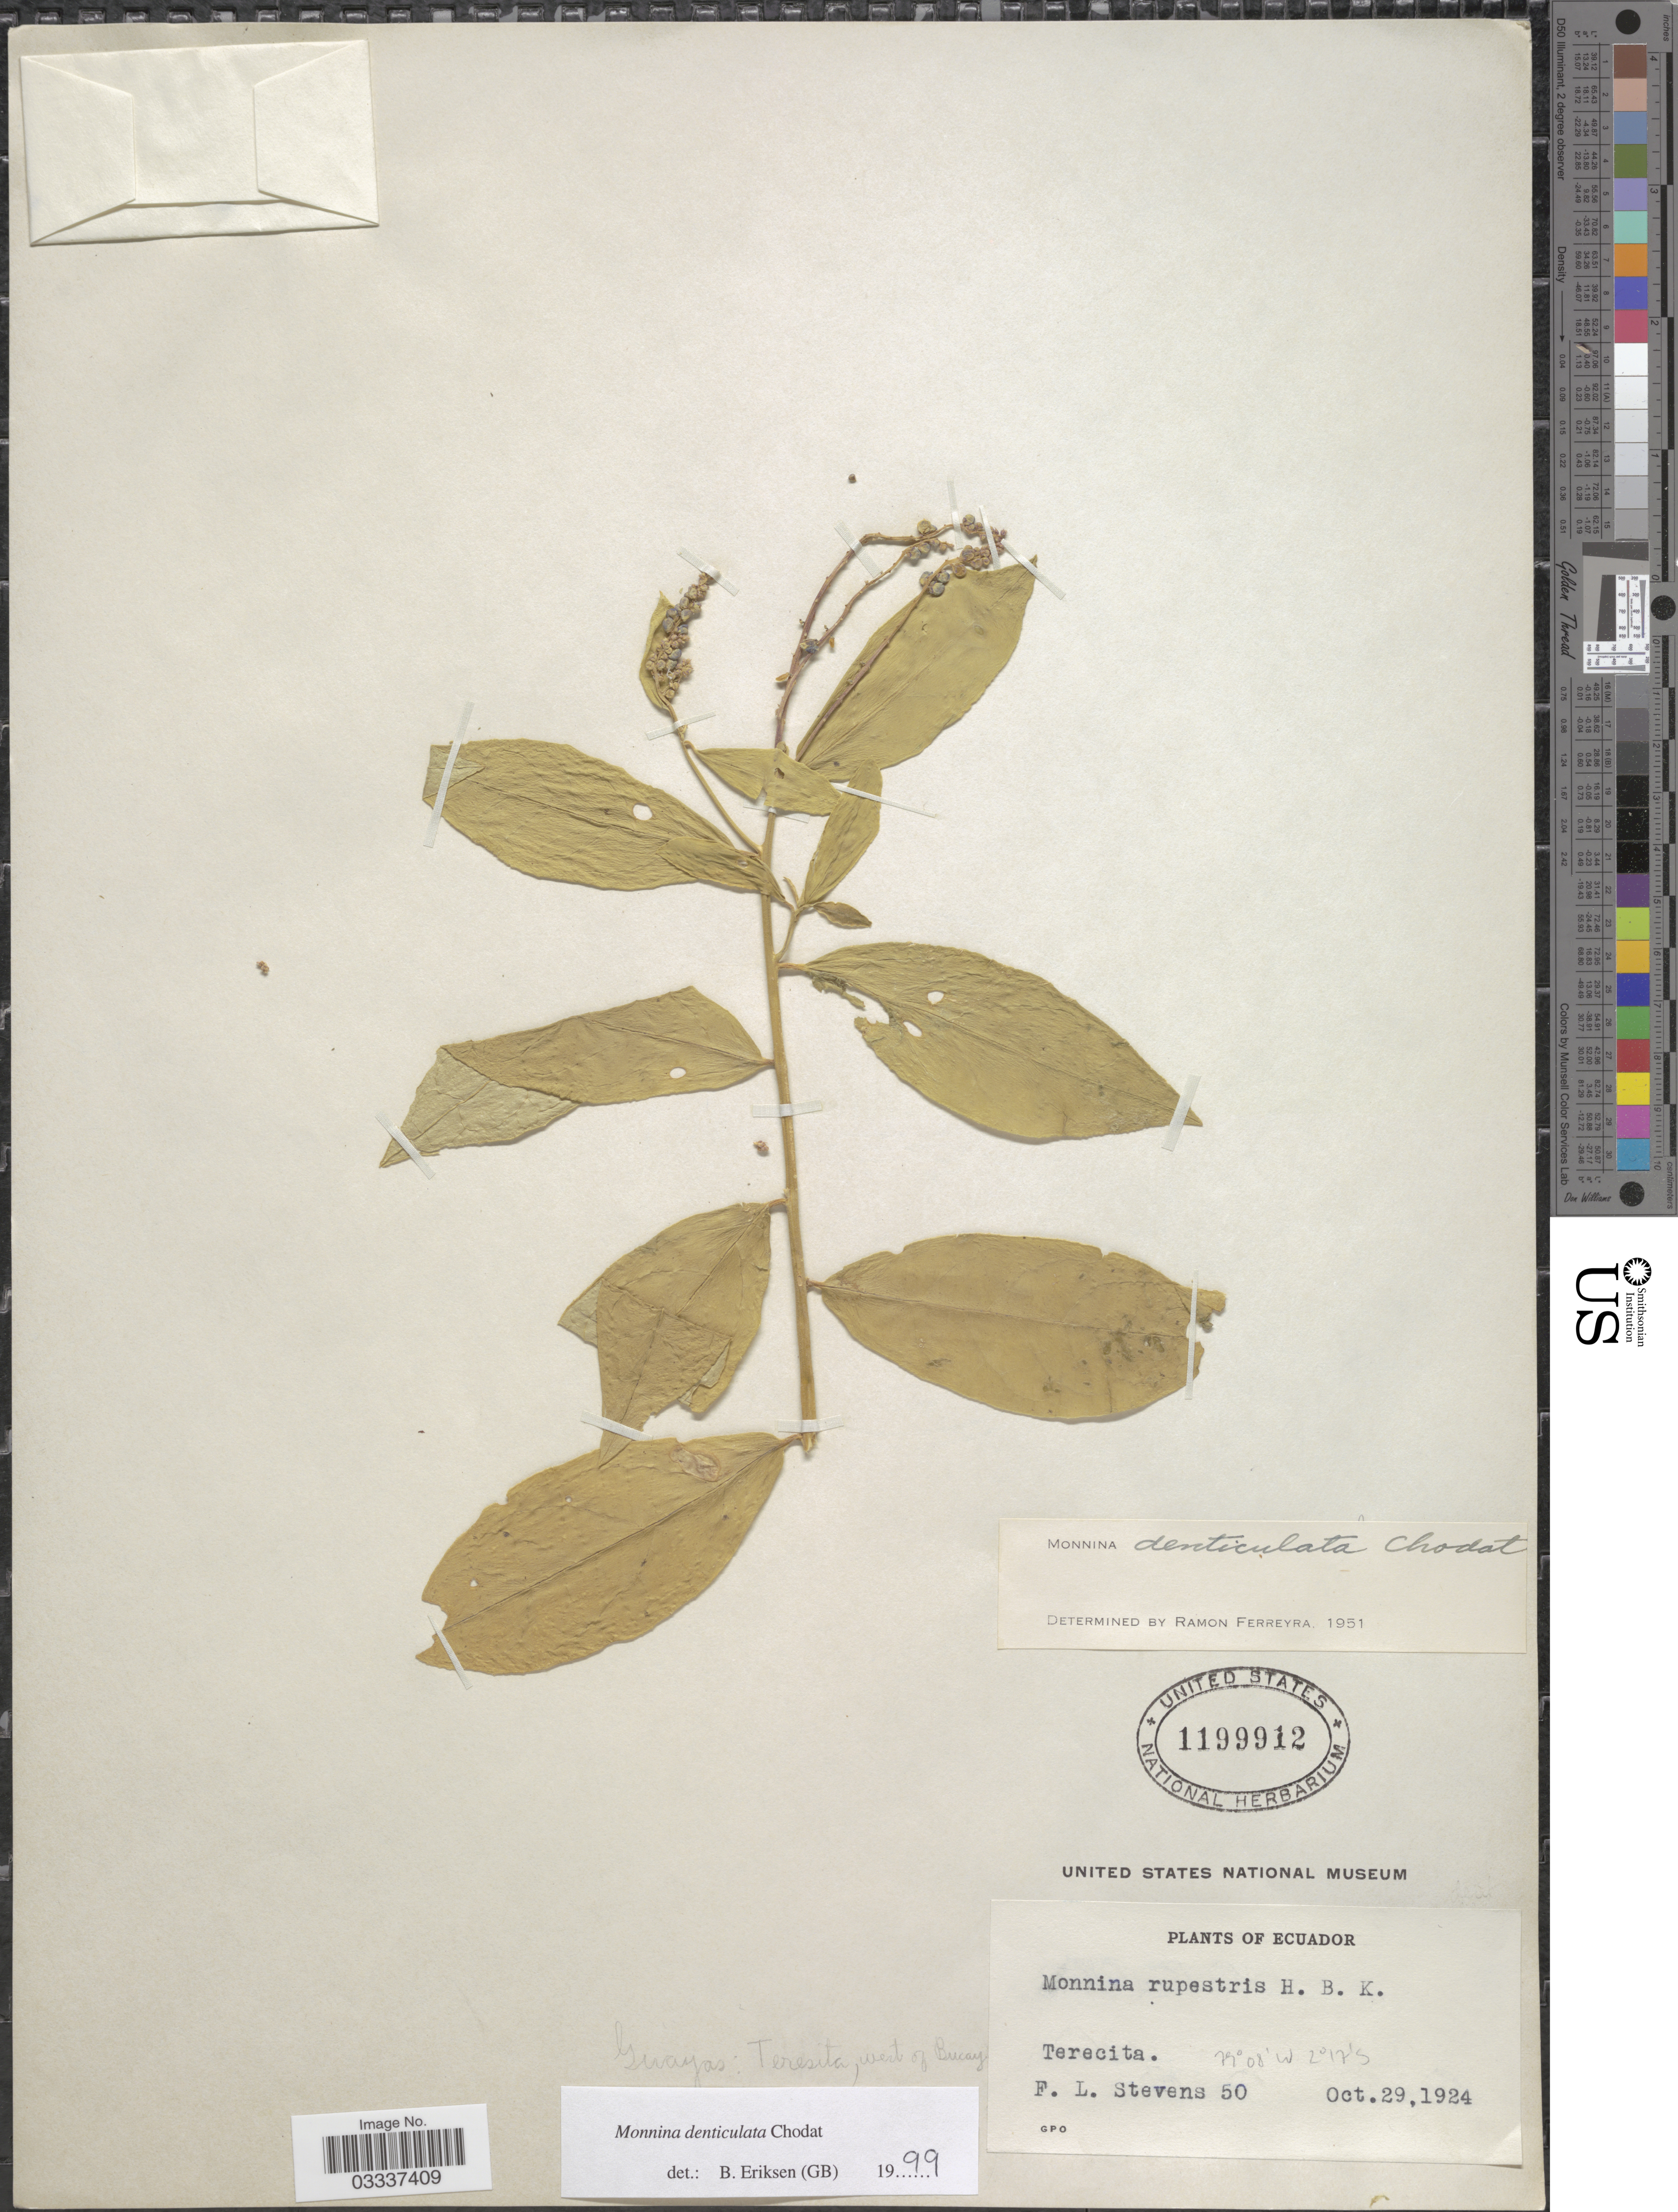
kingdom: Plantae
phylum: Tracheophyta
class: Magnoliopsida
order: Fabales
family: Polygalaceae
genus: Monnina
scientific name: Monnina denticulata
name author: Ruiz & Pav. ex Chodat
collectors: F. L. Stevens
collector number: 50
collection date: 1924-10-29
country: Ecuador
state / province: Guayas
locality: Terecita, Teresita, west of Bucay.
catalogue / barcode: US 1199912